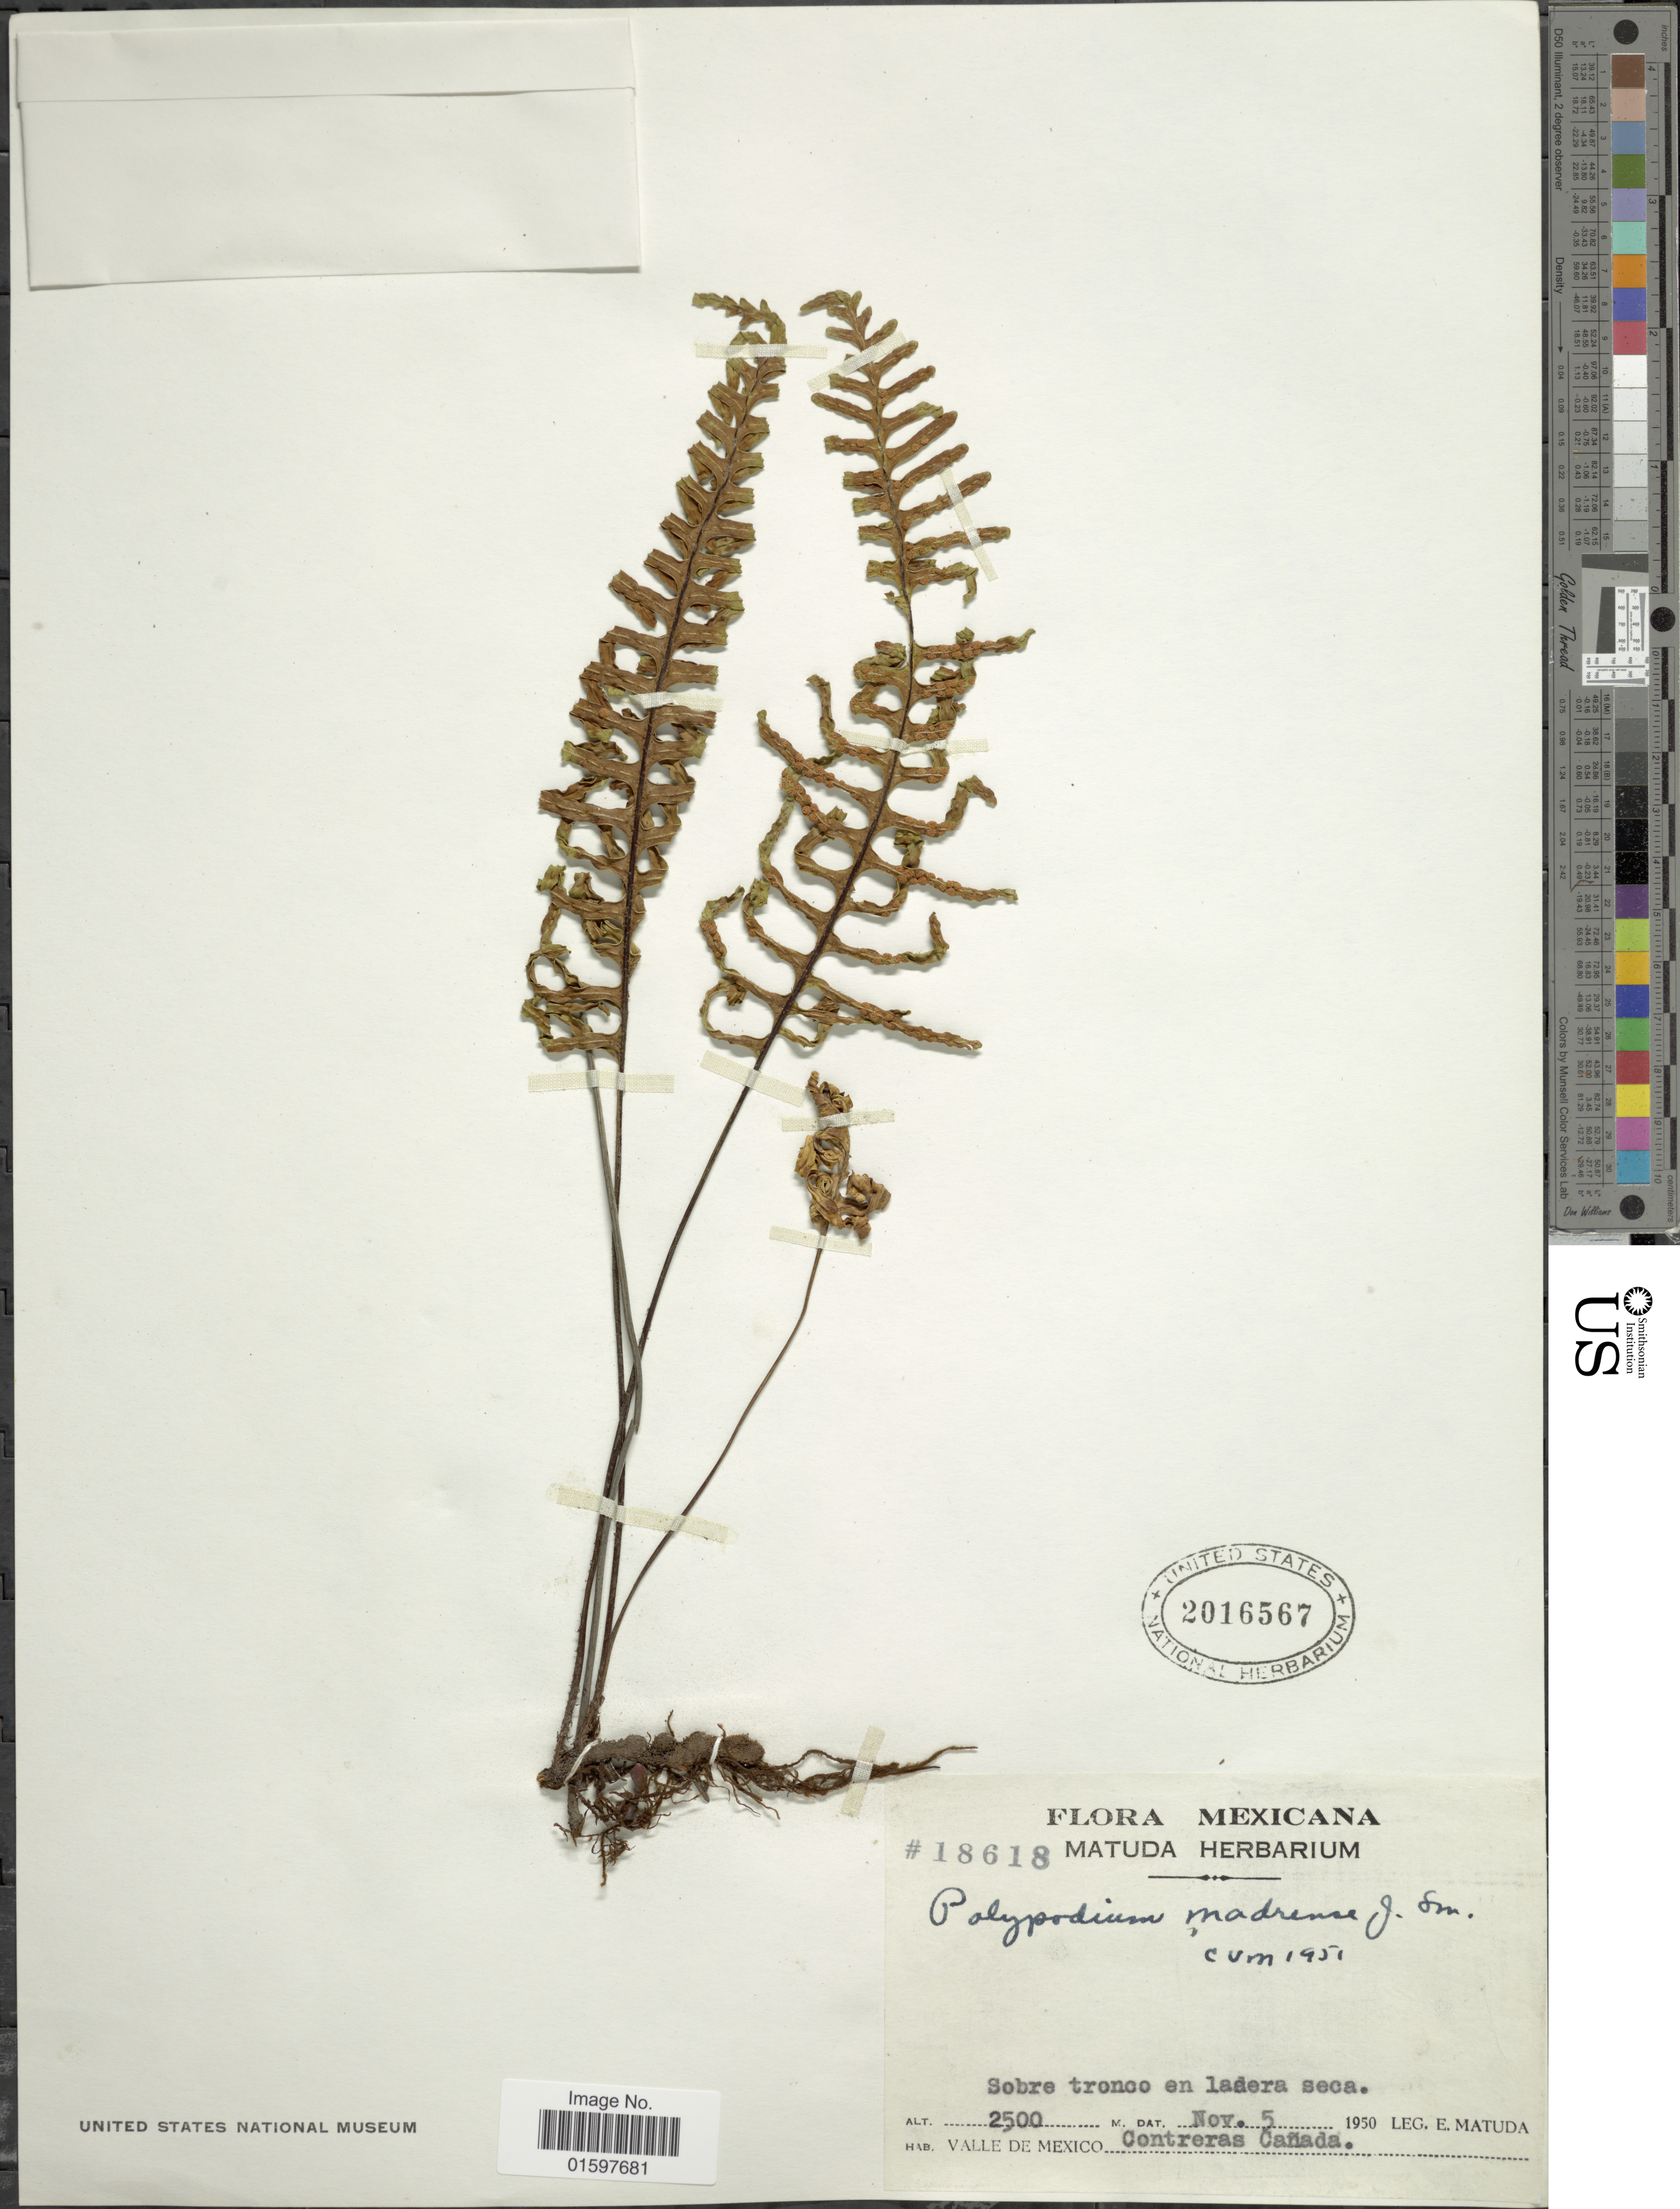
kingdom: Plantae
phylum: Tracheophyta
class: Polypodiopsida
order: Polypodiales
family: Polypodiaceae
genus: Pleopeltis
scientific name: Pleopeltis madrense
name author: (J. Sm.) A.R. Sm. & Tejero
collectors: E. Matuda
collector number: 18618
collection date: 1950-11-05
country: Mexico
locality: Sobre tronco en ladera seca, valle de Mexico Contreras Cañada.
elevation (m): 2500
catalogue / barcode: US 2016567